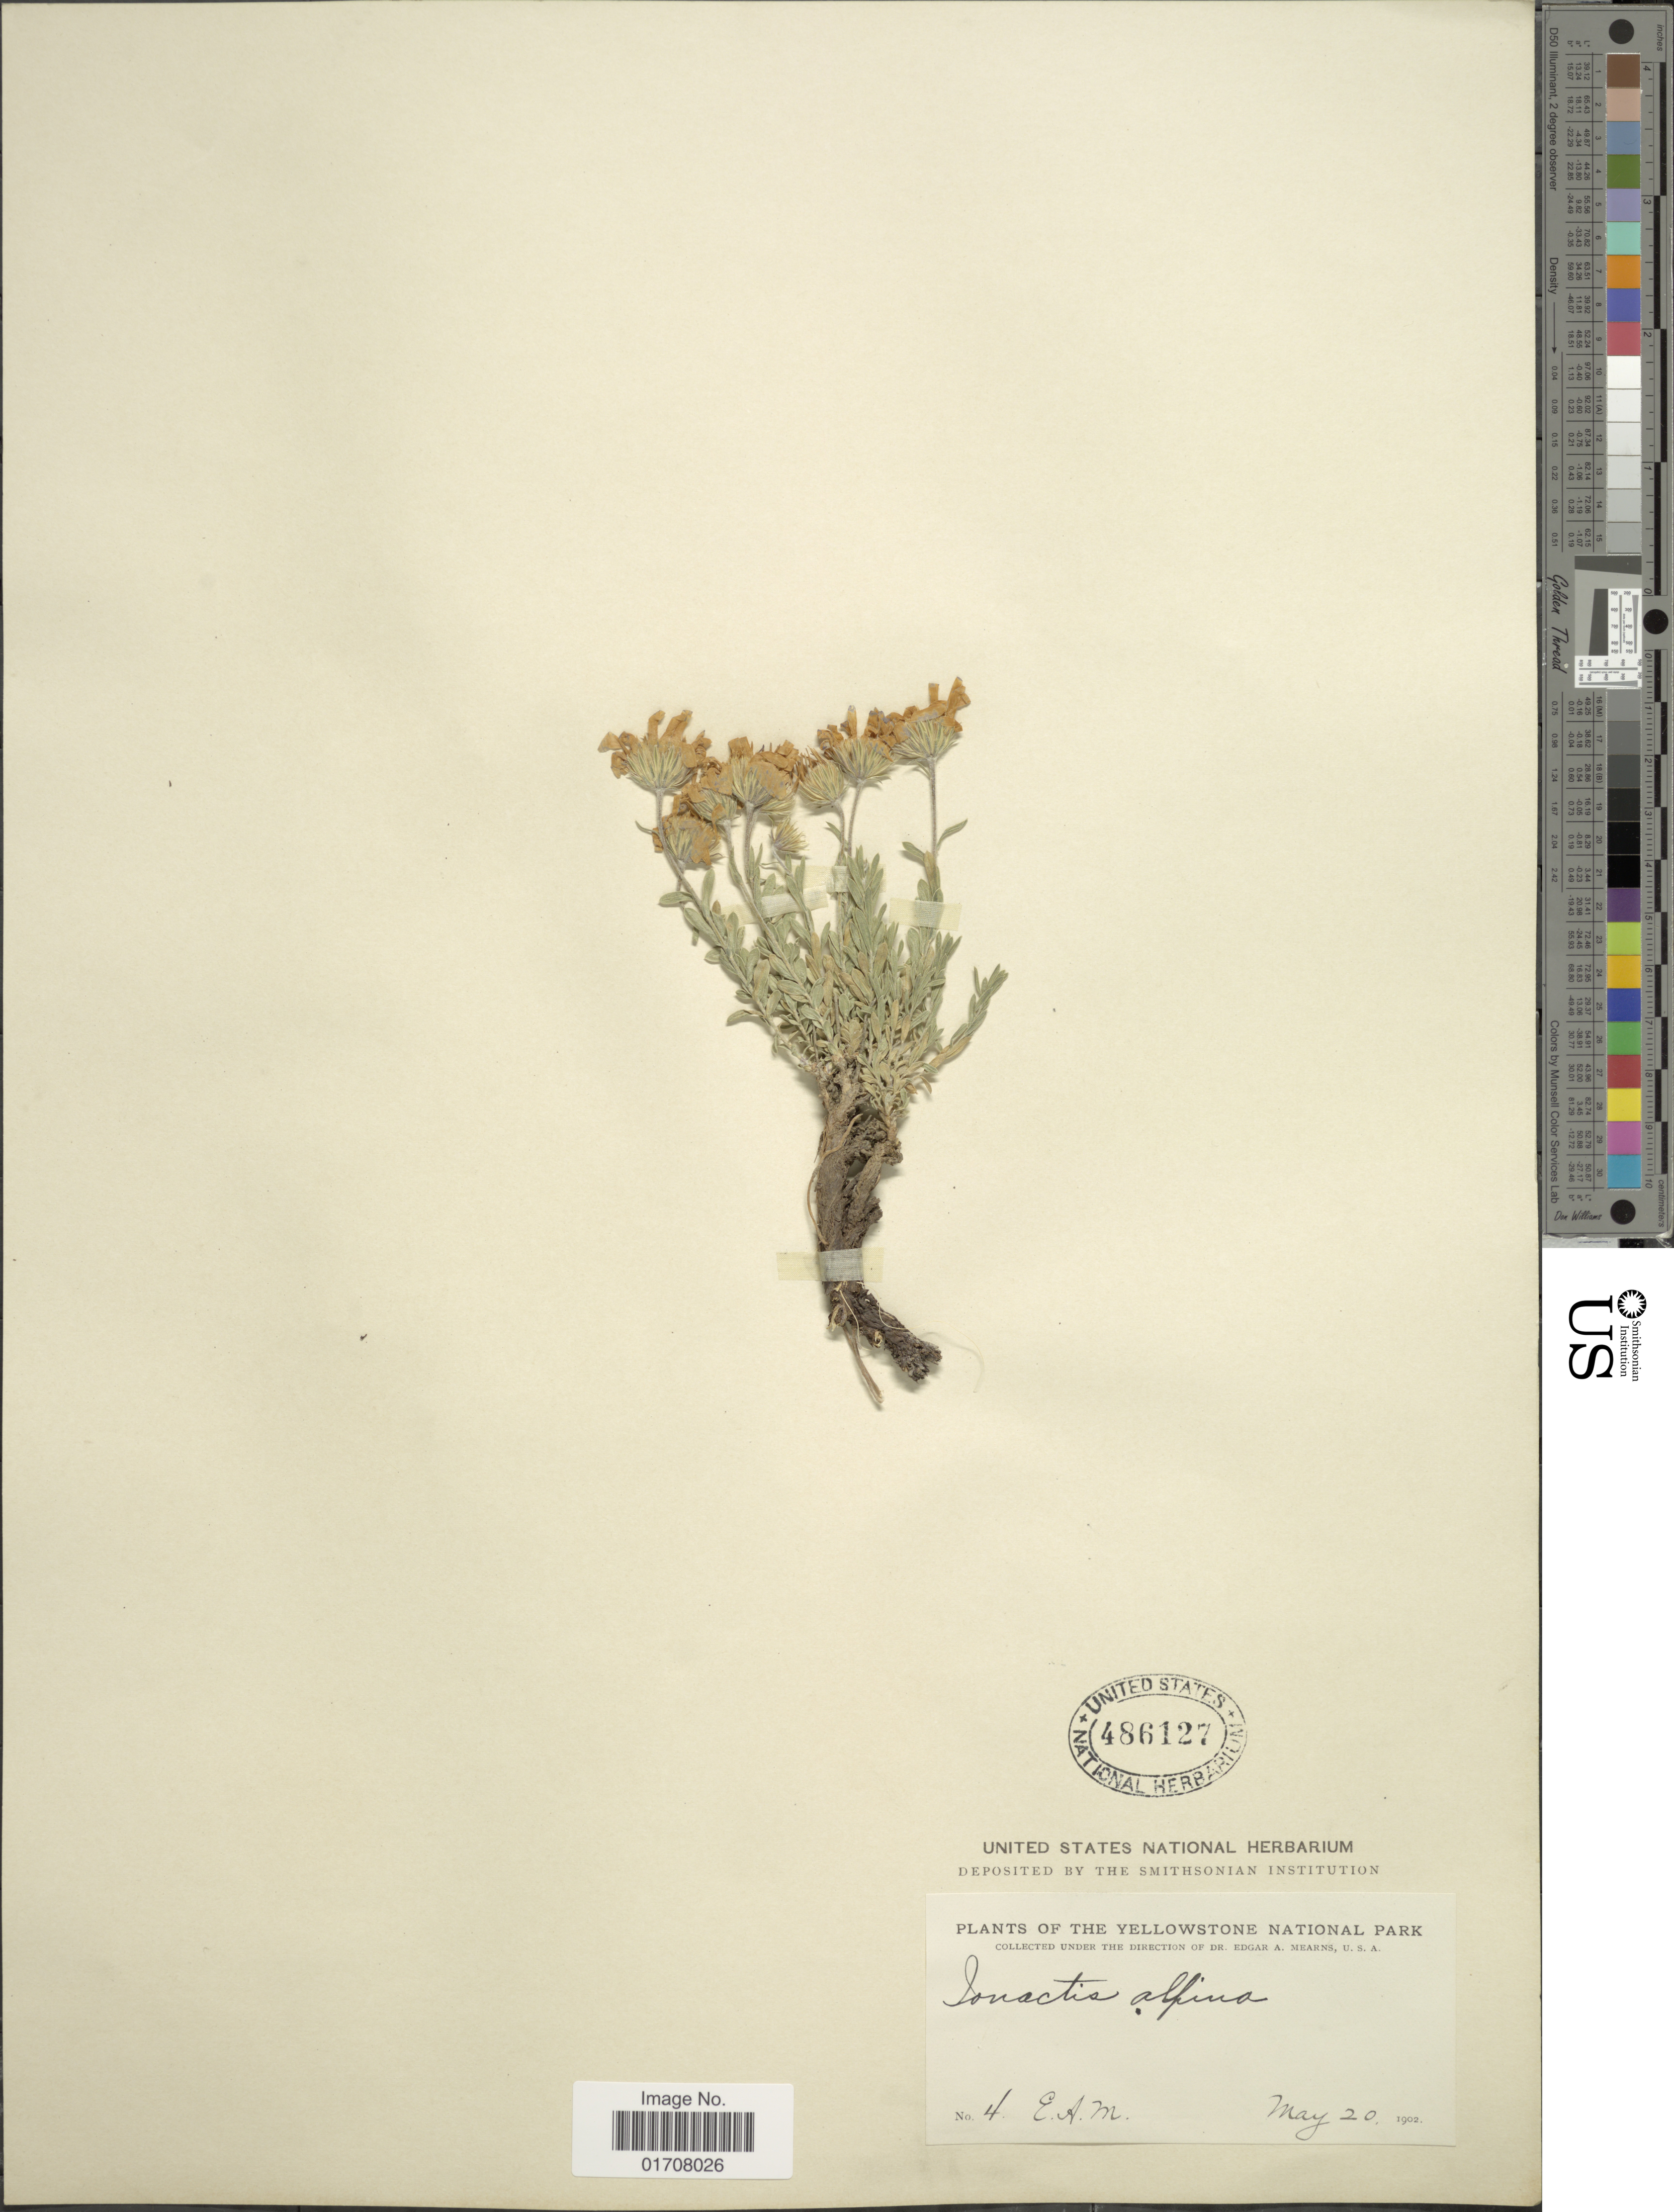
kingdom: Plantae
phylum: Tracheophyta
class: Magnoliopsida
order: Asterales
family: Asteraceae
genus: Ionactis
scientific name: Ionactis alpina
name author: (Nutt.) Greene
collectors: E. A. Mearns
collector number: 4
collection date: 1902-05-20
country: United States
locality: The Yellowstone National Park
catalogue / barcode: US 486127